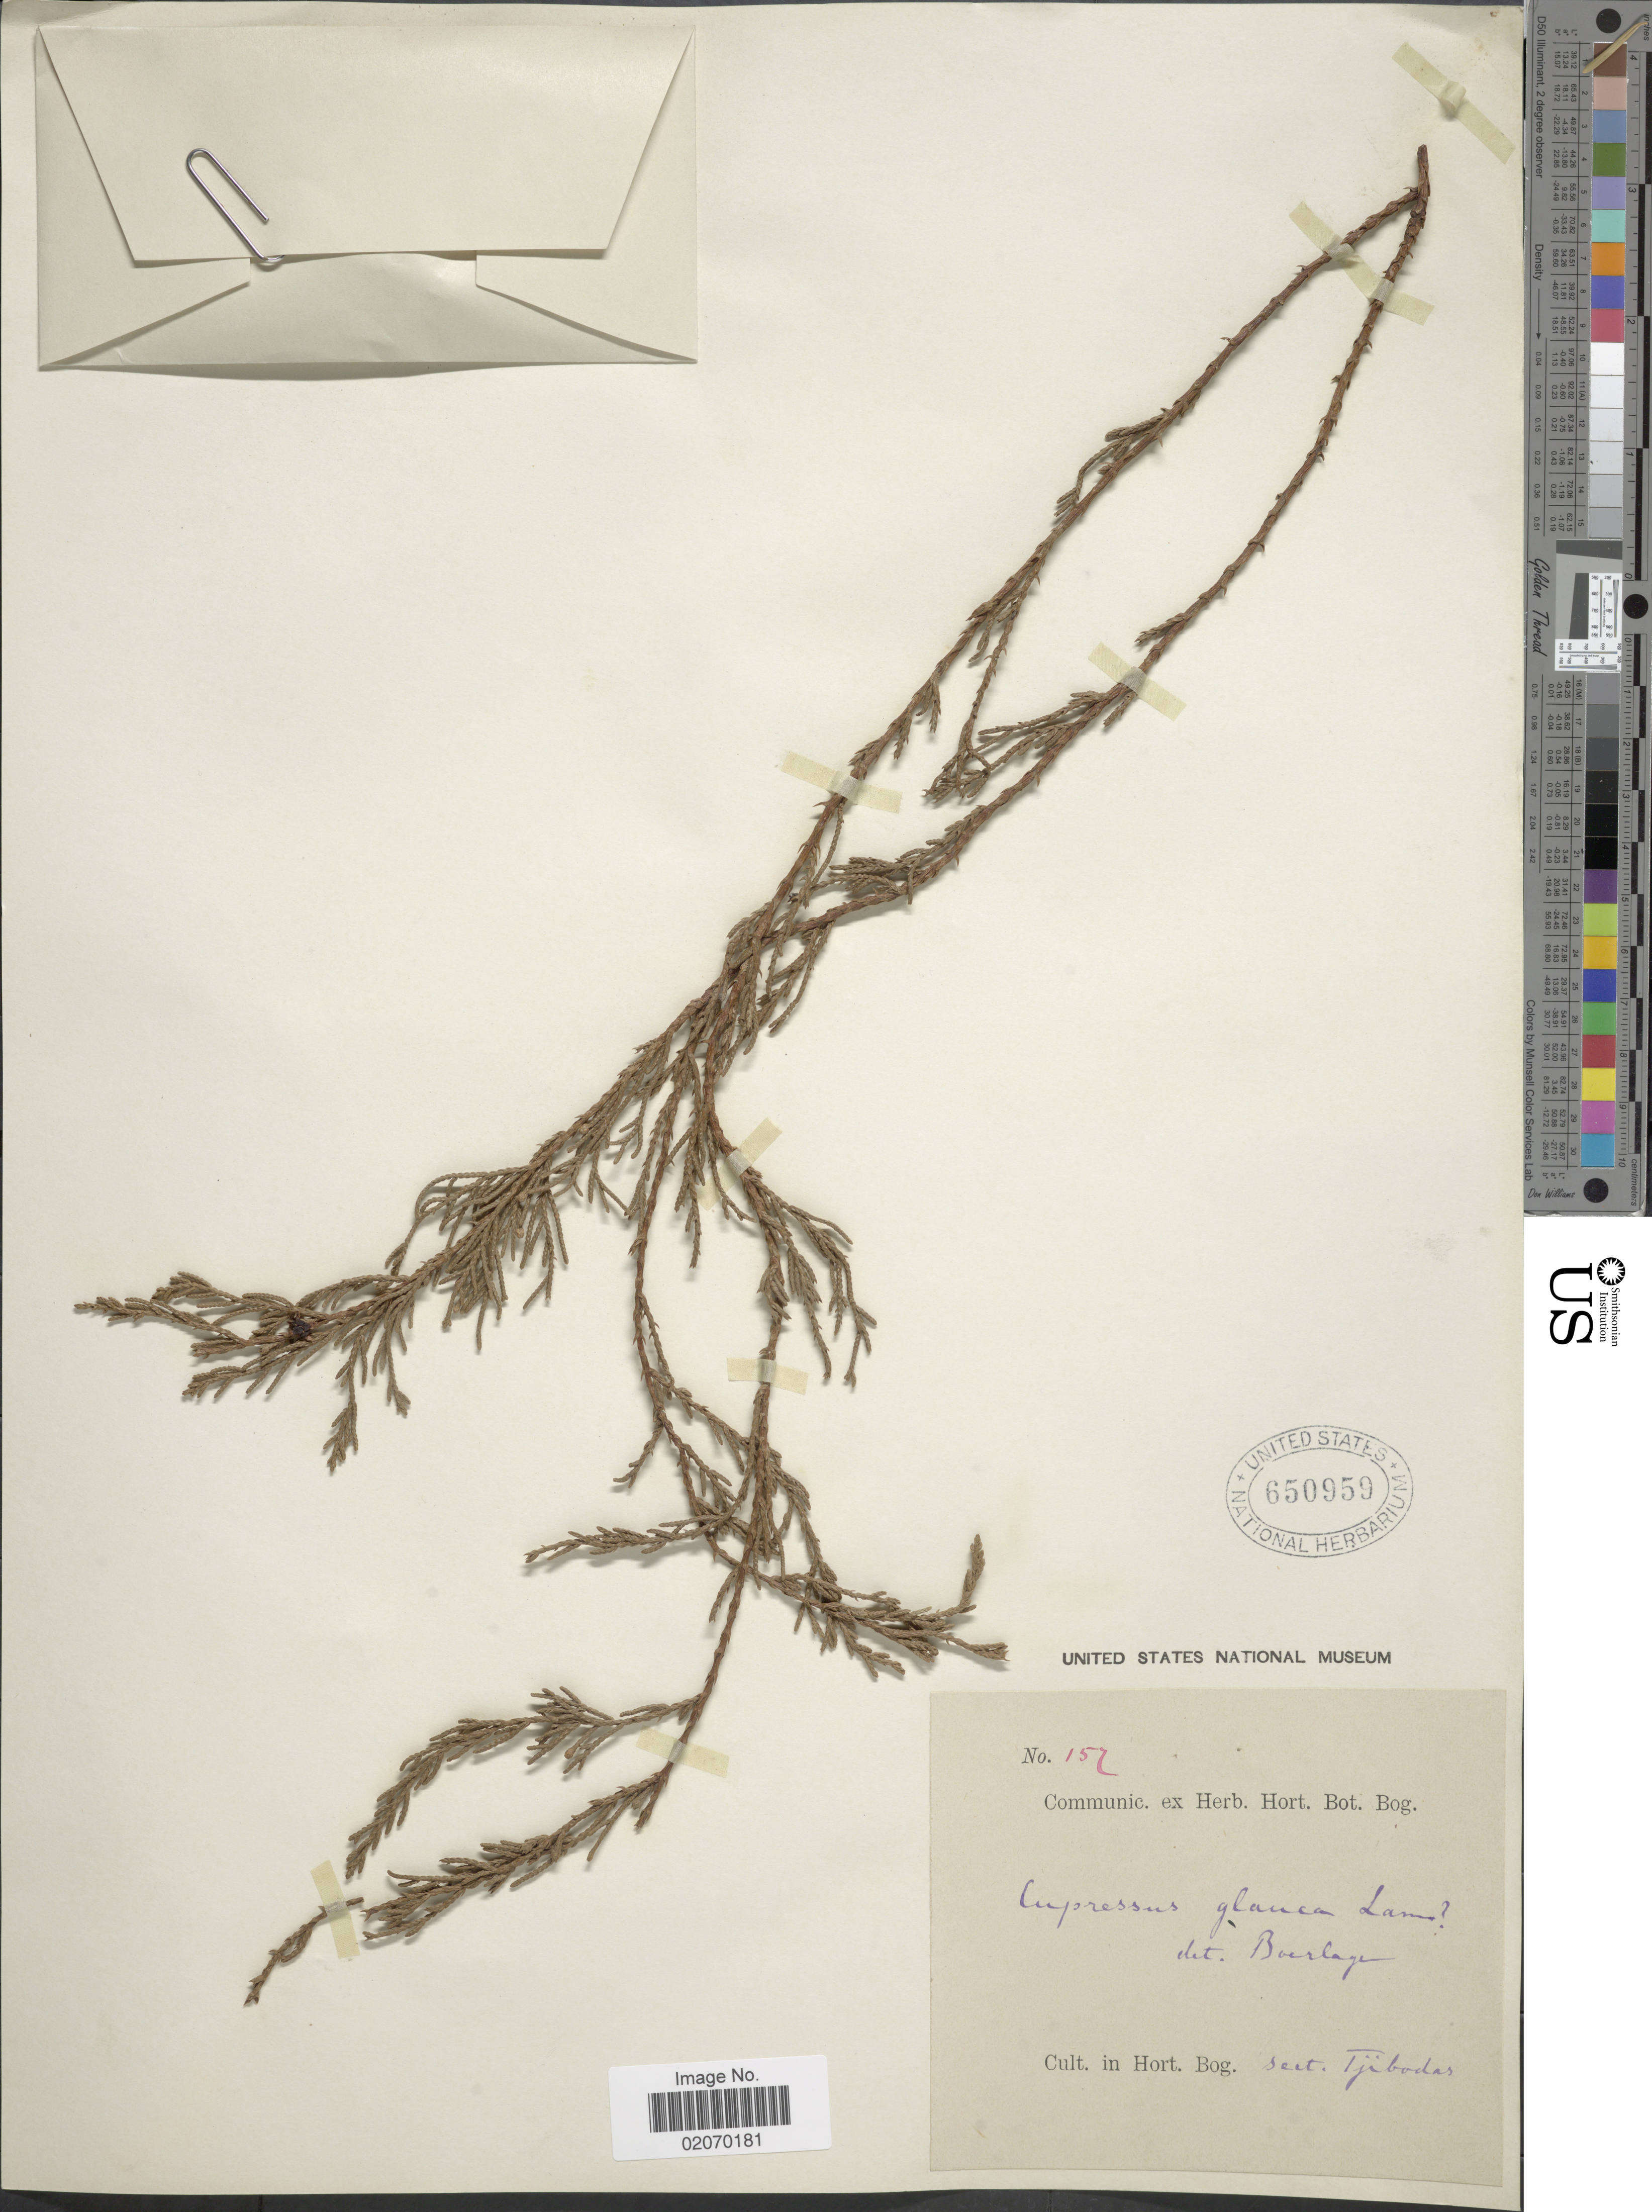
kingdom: Plantae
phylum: Tracheophyta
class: Pinopsida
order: Pinales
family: Cupressaceae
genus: Hesperocyparis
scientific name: Hesperocyparis lusitanica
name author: (Miller) Bartel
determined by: (US) Smithsonian Institution - National Museum of Natural History - Department of Botany (UNITED STATES)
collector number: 157*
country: Indonesia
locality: In Hort. Bog. sect Tjibodas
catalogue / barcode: US 650959